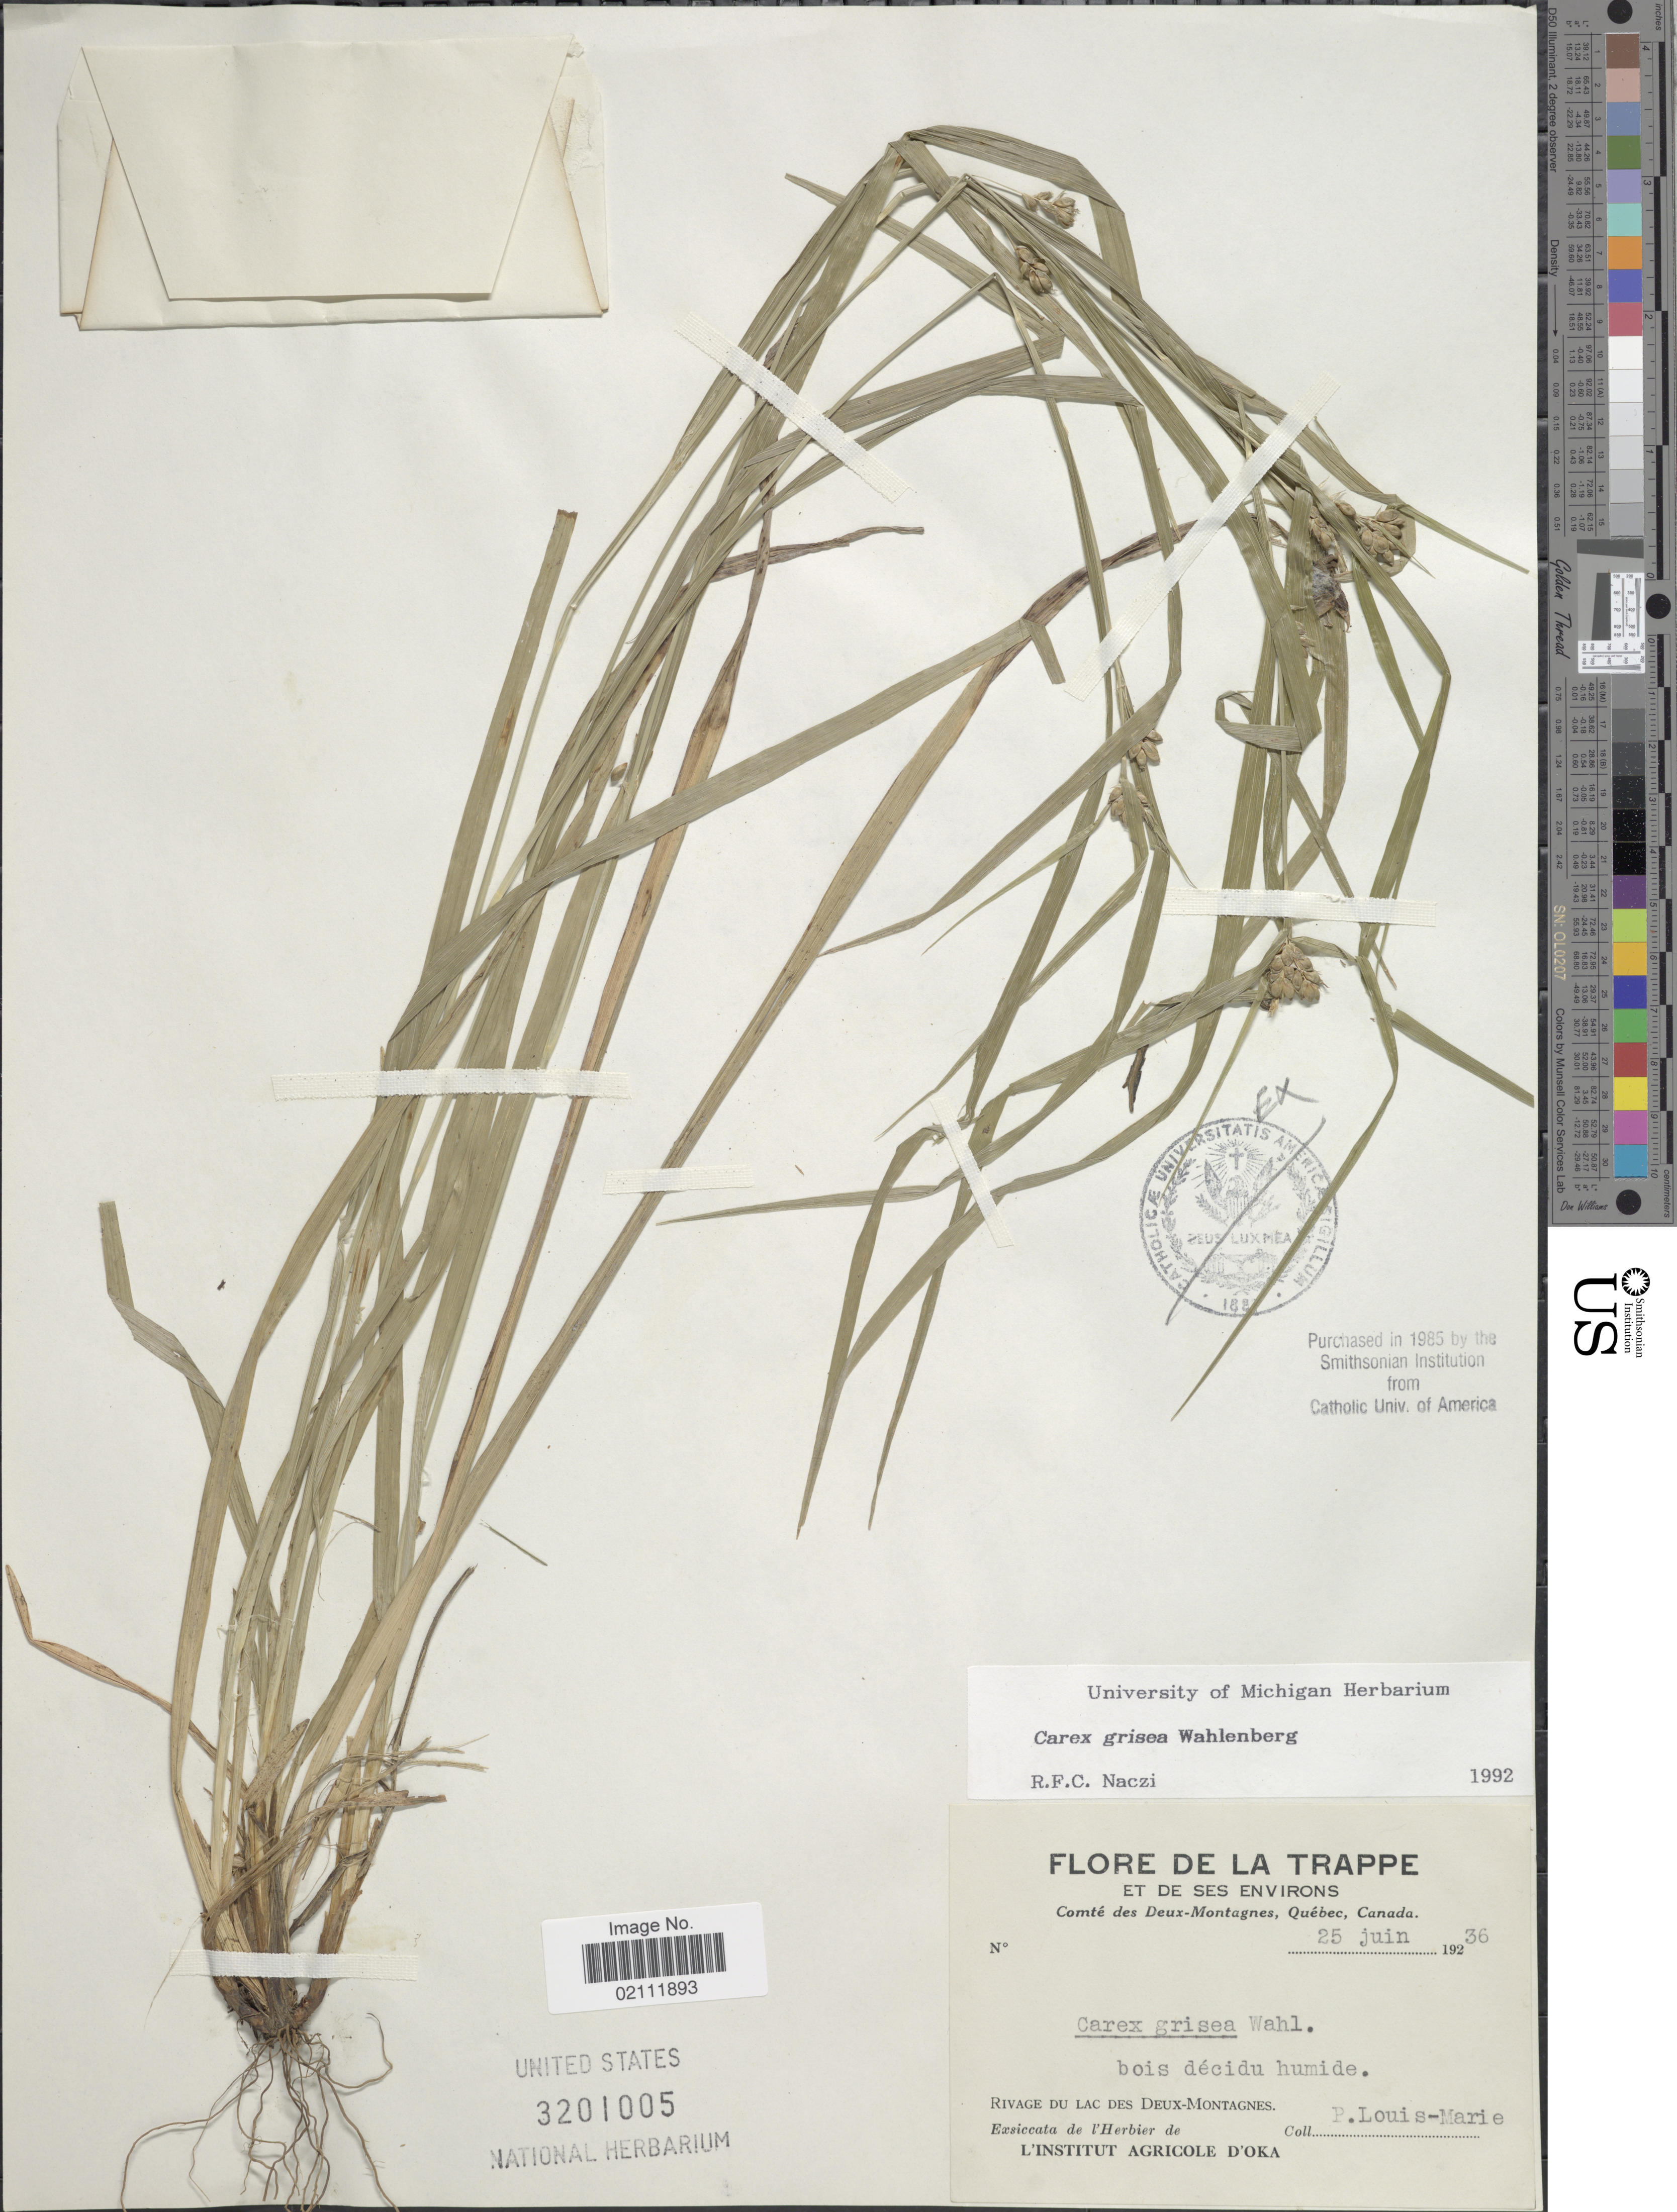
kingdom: Plantae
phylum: Tracheophyta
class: Liliopsida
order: Poales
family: Cyperaceae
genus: Carex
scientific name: Carex grisea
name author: Wahlenb.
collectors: L.-M. LaLonde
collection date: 1936-06-25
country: Canada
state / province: Quebec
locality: La Trappe et de ses environs. Comte des Deux- Montagnes. Rivage du lac des Deux- Montagnes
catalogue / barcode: US 3201005